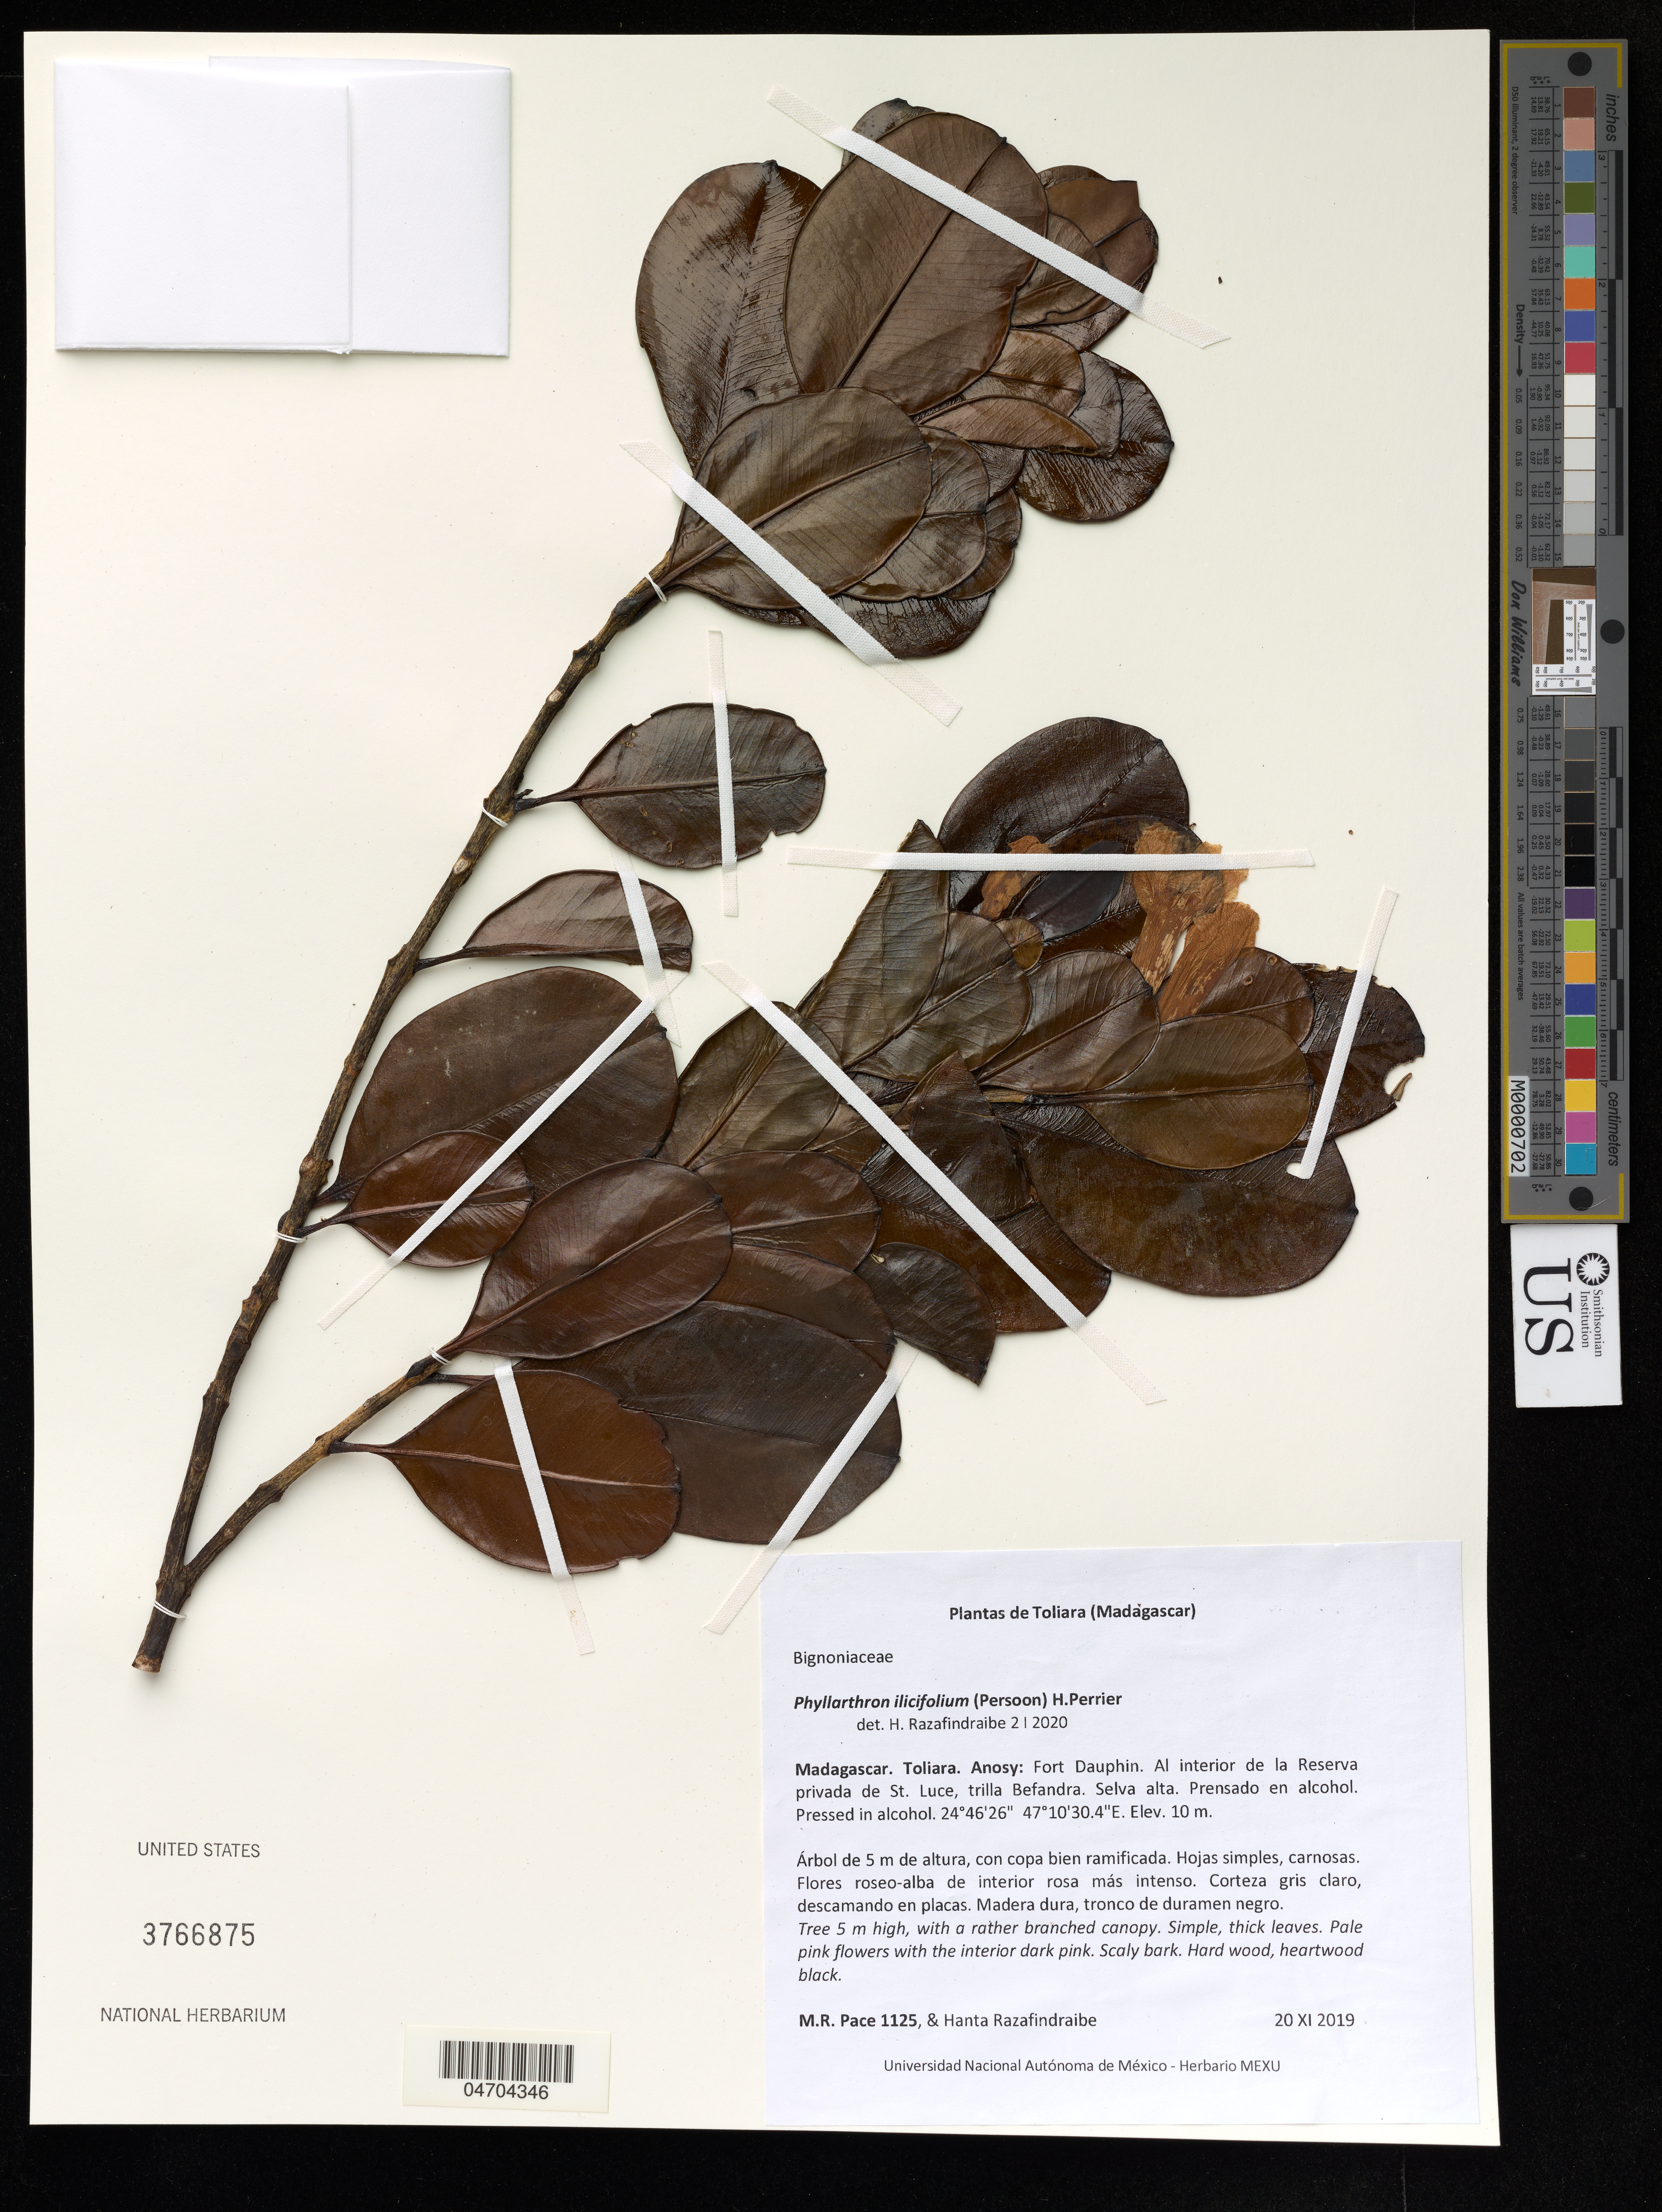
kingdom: Plantae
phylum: Tracheophyta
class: Magnoliopsida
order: Lamiales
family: Bignoniaceae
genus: Phyllarthron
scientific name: Phyllarthron ilicifolium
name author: (Pers.) H. Perrier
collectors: M. Rodrigo Pace & H. Razafindraibe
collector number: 1125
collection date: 2019-11-20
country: Madagascar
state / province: Toliara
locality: Anosy: Fort Dauphin. Al interior de la Reserv privada de St. Luce, trilla Befandra. Selva alta.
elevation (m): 10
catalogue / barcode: US 3766875